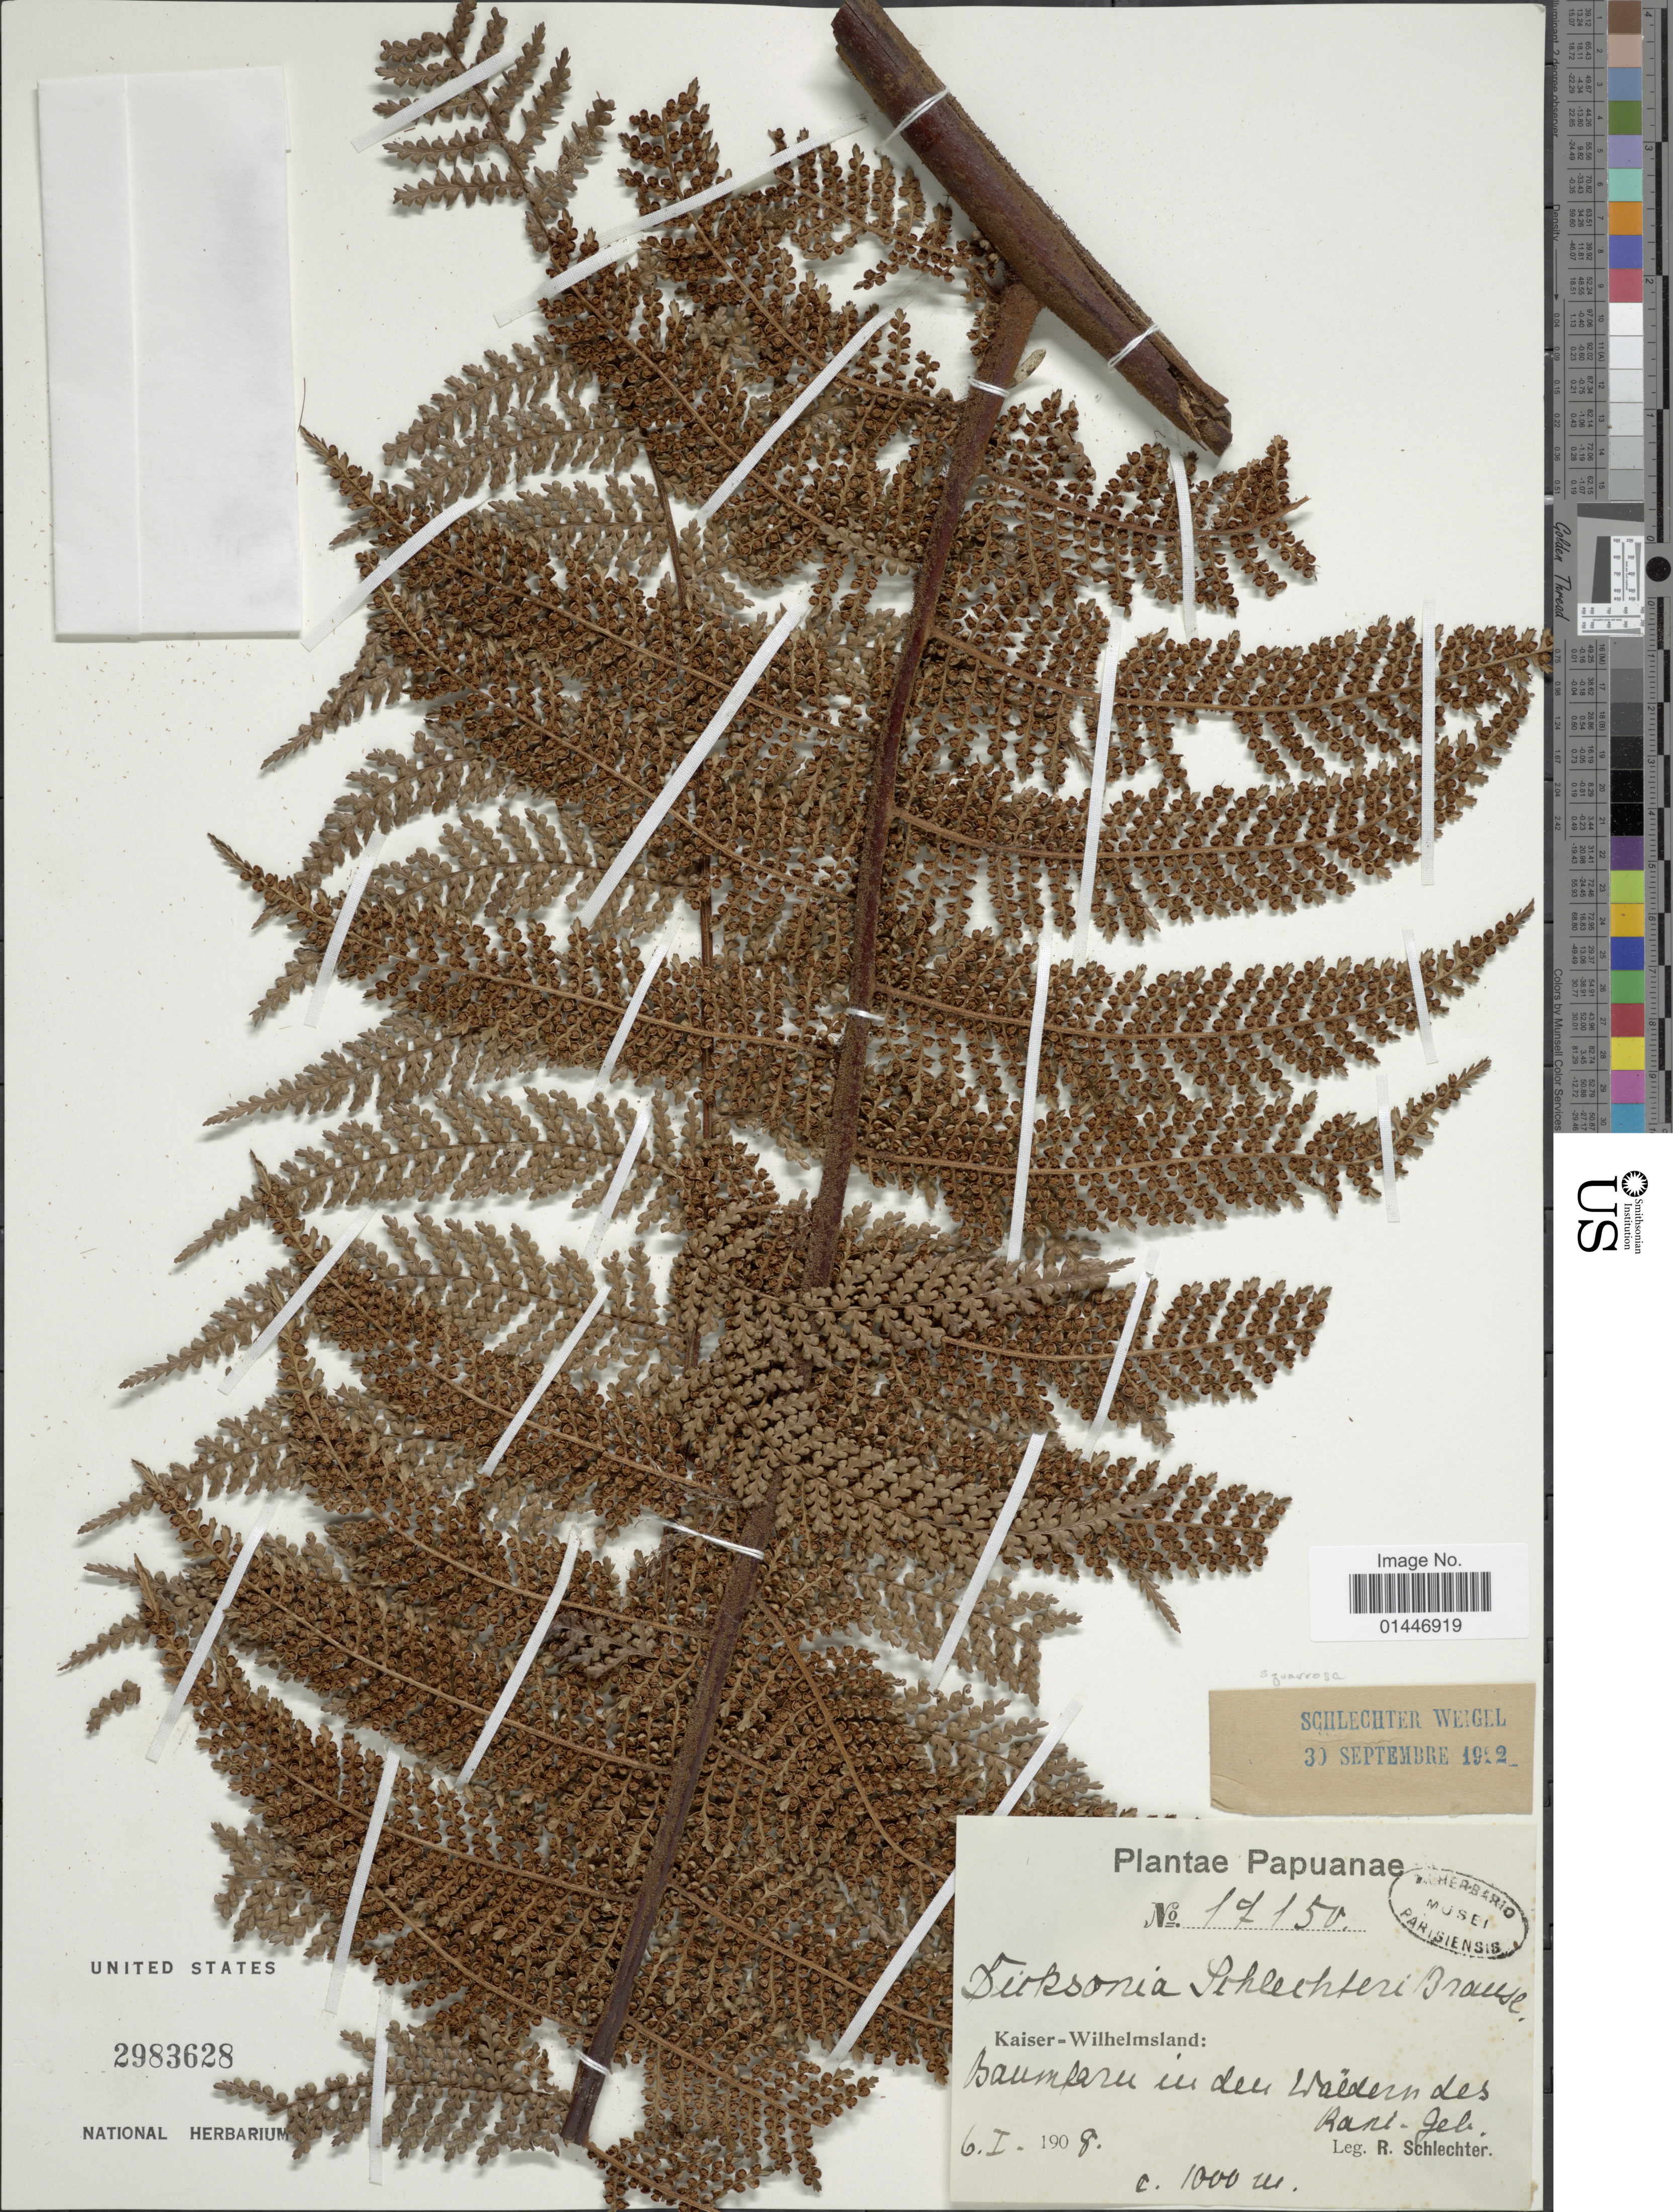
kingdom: Plantae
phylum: Tracheophyta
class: Polypodiopsida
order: Cyatheales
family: Dicksoniaceae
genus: Dicksonia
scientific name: Dicksonia sciurus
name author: C. Chr.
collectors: F. R. R. Schlechter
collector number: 17150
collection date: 1908-01-06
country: Papua New Guinea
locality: Kaiser - Wilhelmsland: Baumfarn in den Wäldern des Kani Geb.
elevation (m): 1000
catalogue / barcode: US 2983628